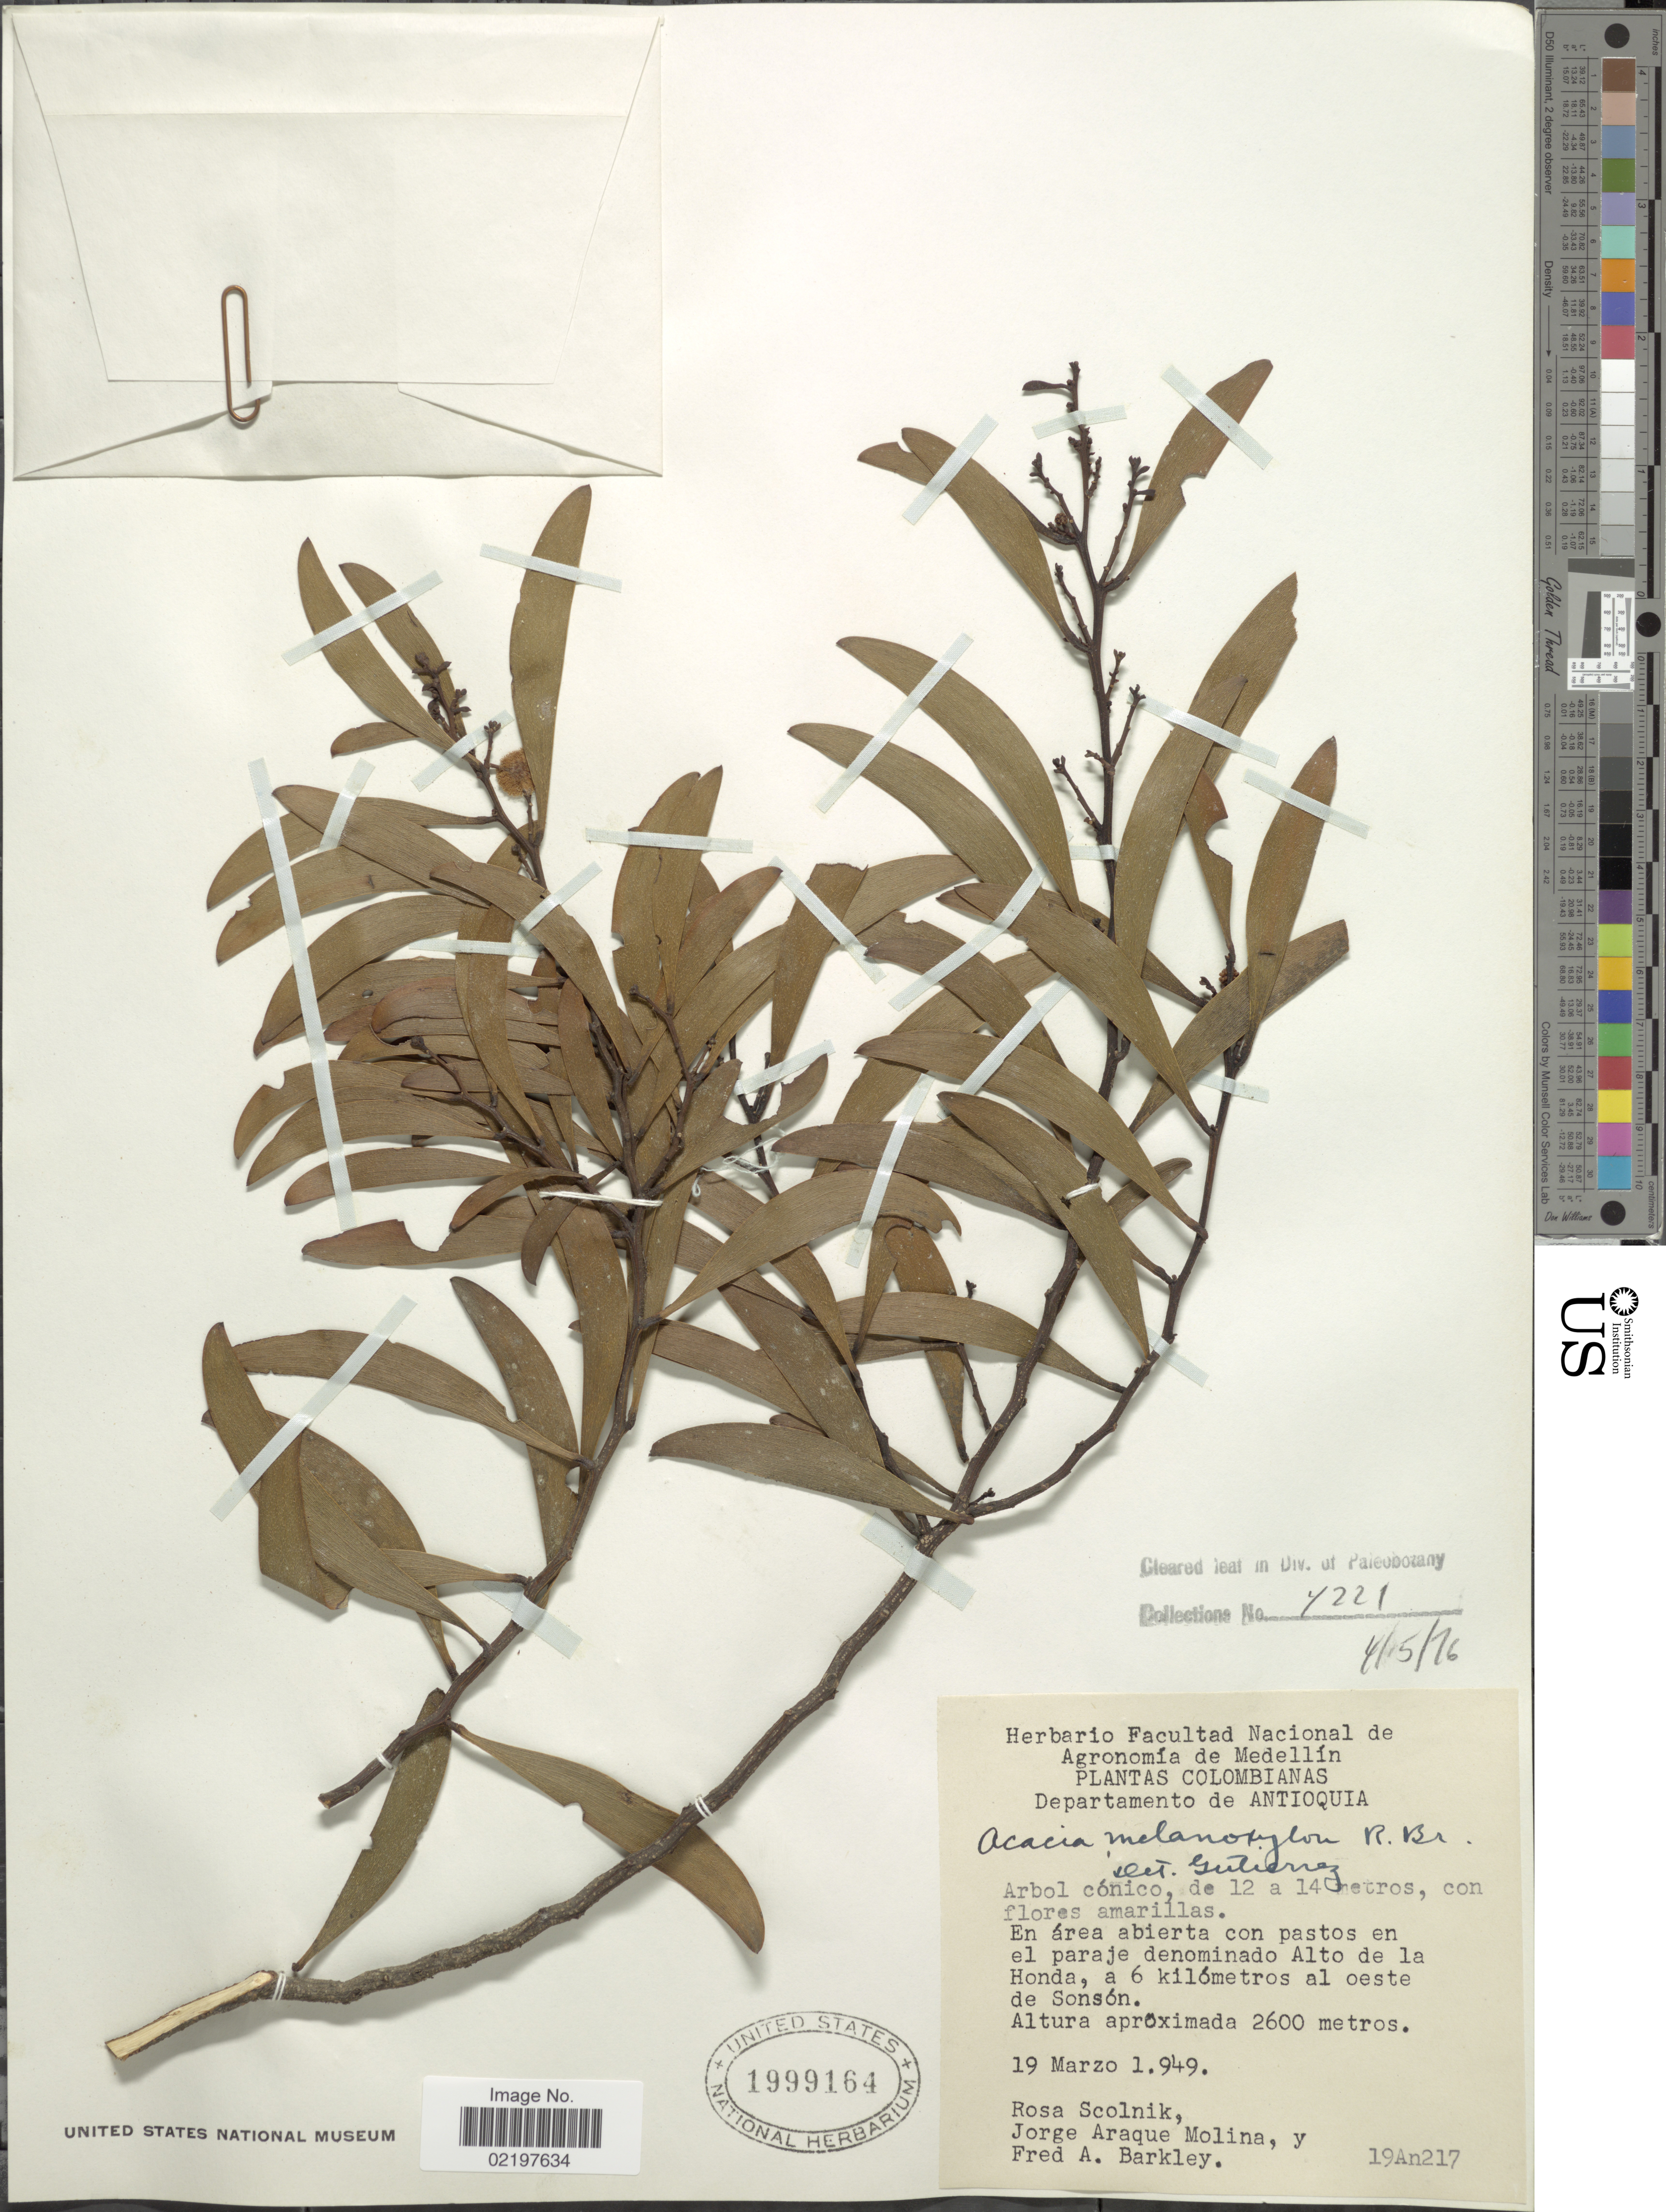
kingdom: Plantae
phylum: Tracheophyta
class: Magnoliopsida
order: Fabales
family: Fabaceae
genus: Acacia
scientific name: Acacia melanoxylon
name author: R. Br.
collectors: R. Scolnik, J. Araque Molina & F. A. Barkley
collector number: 19An217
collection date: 1949-03-19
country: Colombia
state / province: Antioquia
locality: Departamento de Antioquia, En area abierta con pastos em el paraje denominado Alto de la Honda, a 6 kilometros al oeste de Sonson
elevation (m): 2600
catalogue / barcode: US 1999164